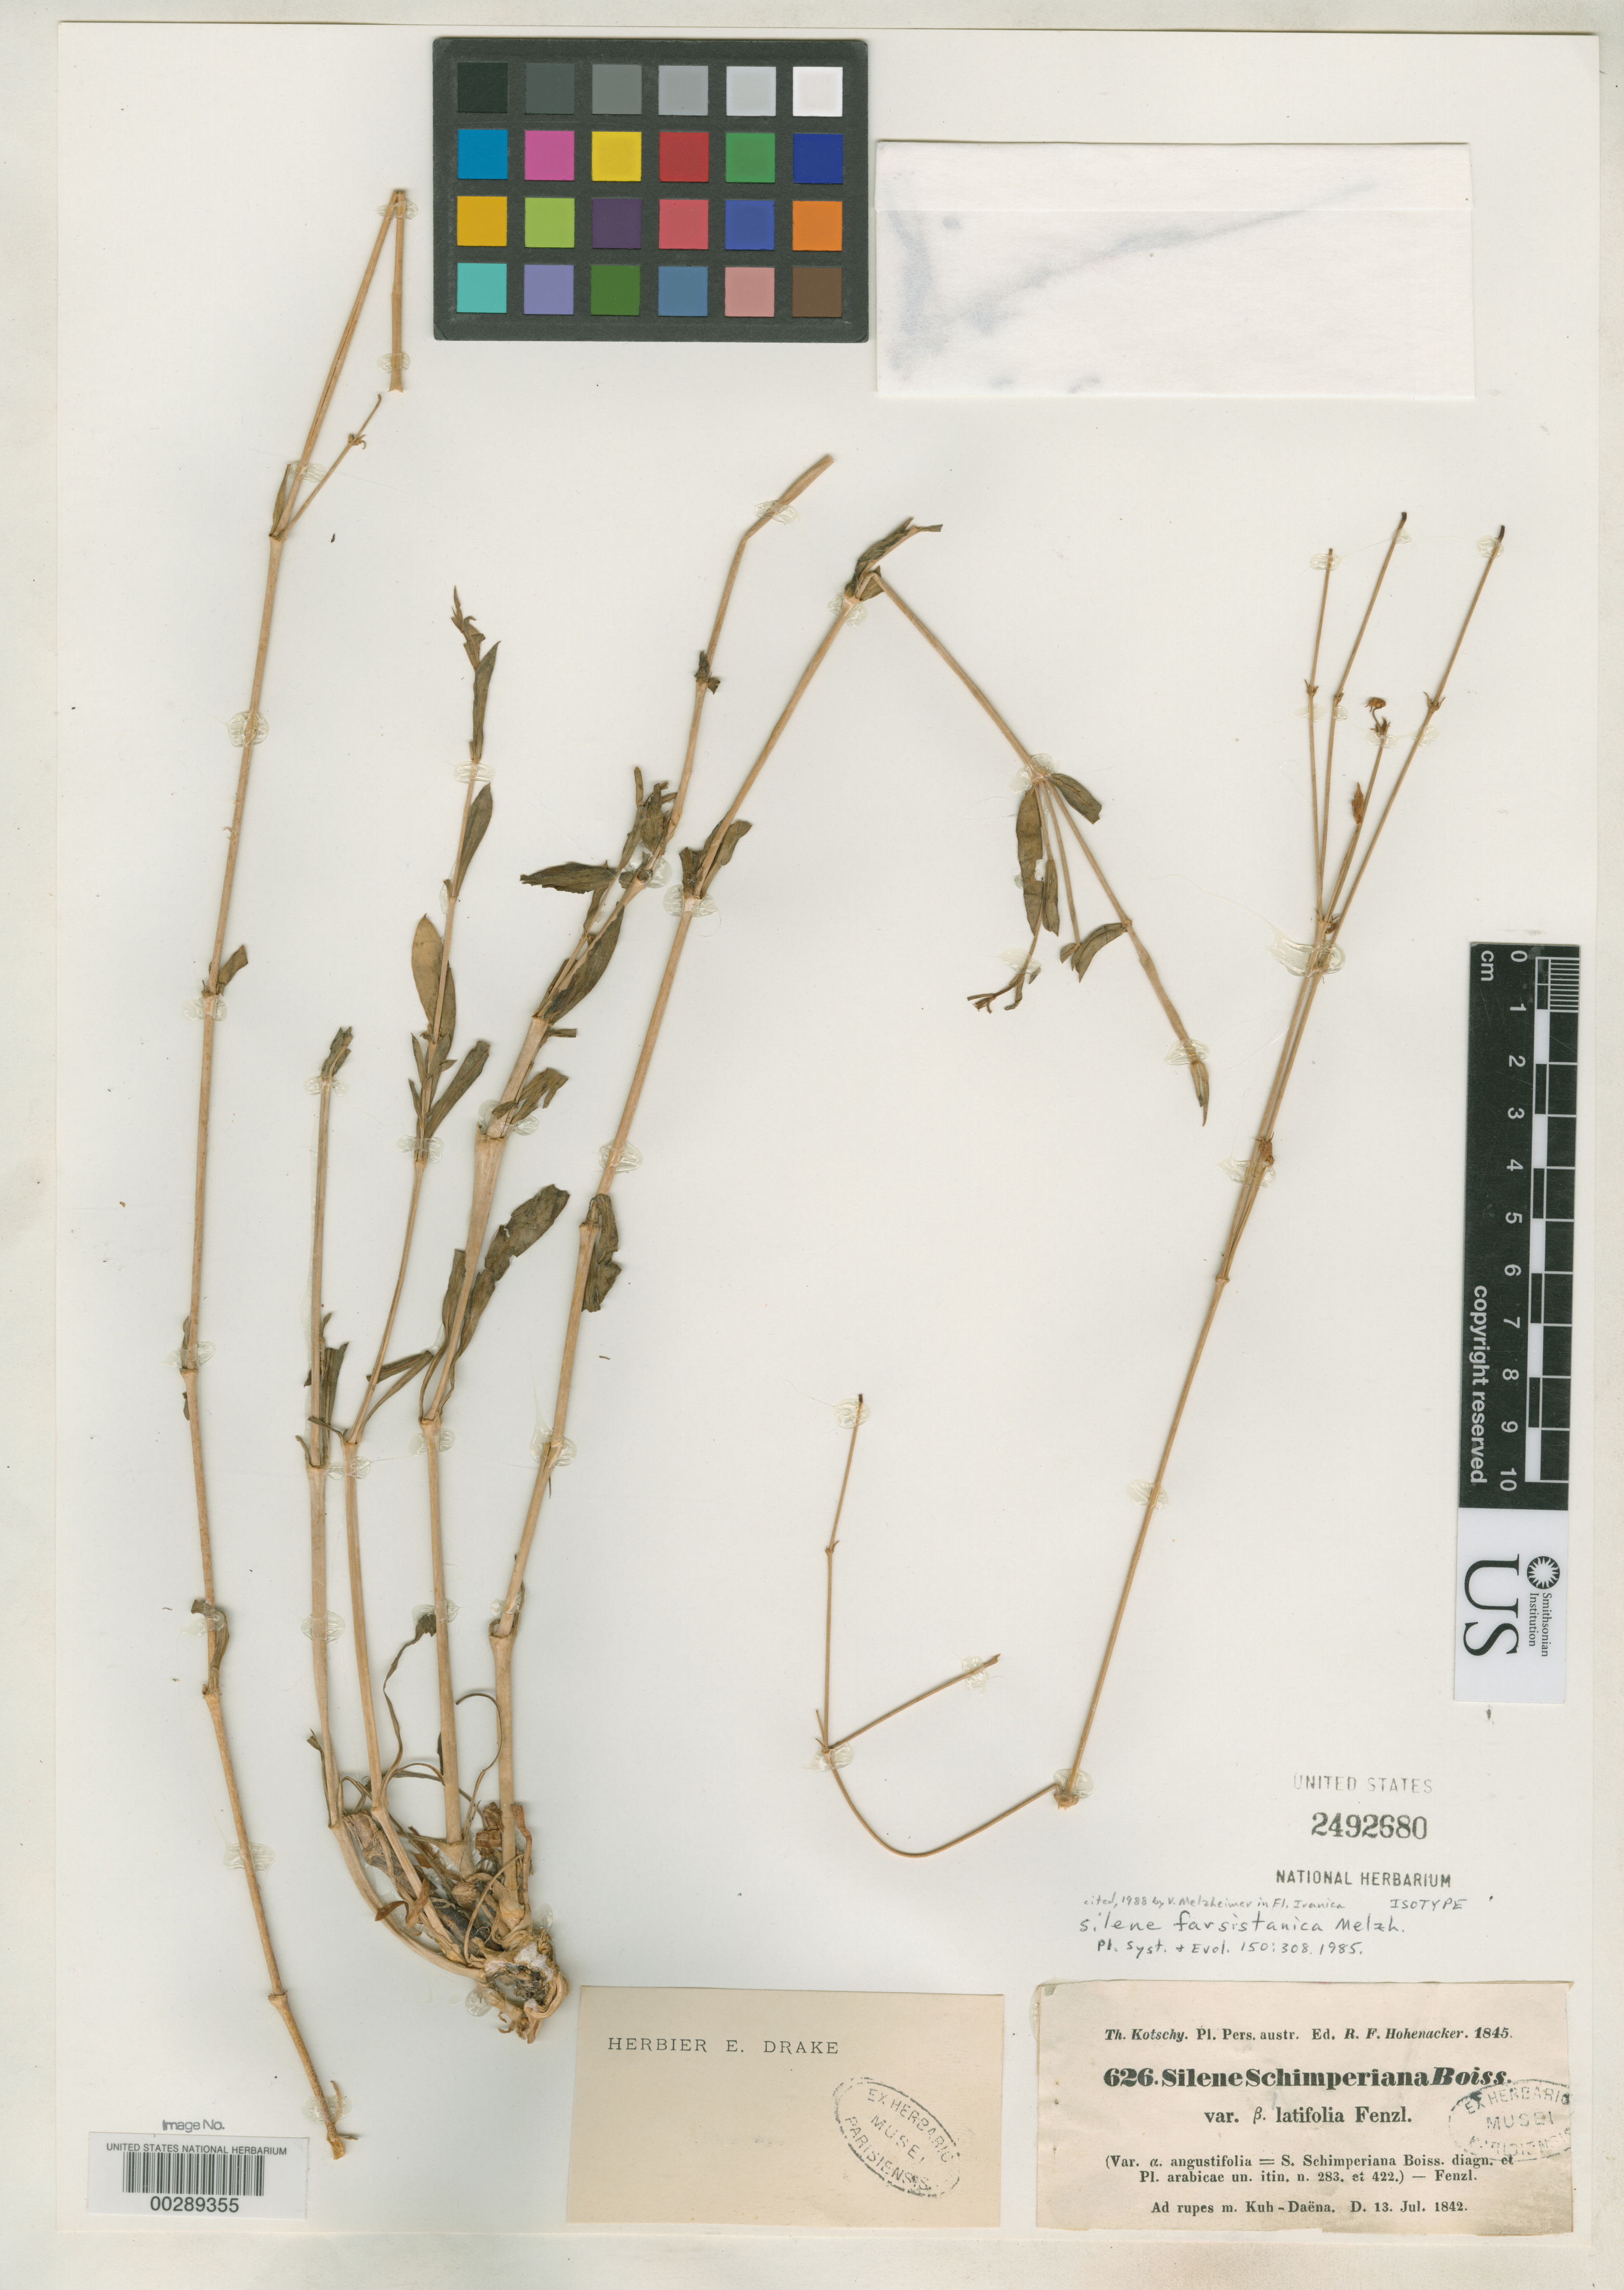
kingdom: Plantae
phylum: Tracheophyta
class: Magnoliopsida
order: Caryophyllales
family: Caryophyllaceae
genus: Silene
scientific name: Silene farsistanica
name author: Melzheimer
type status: Isotype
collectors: K. G. Kotschy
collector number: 626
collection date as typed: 13 Jul 1842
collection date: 1842-07-13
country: Iran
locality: Daena Mountain.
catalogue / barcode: US 2492680